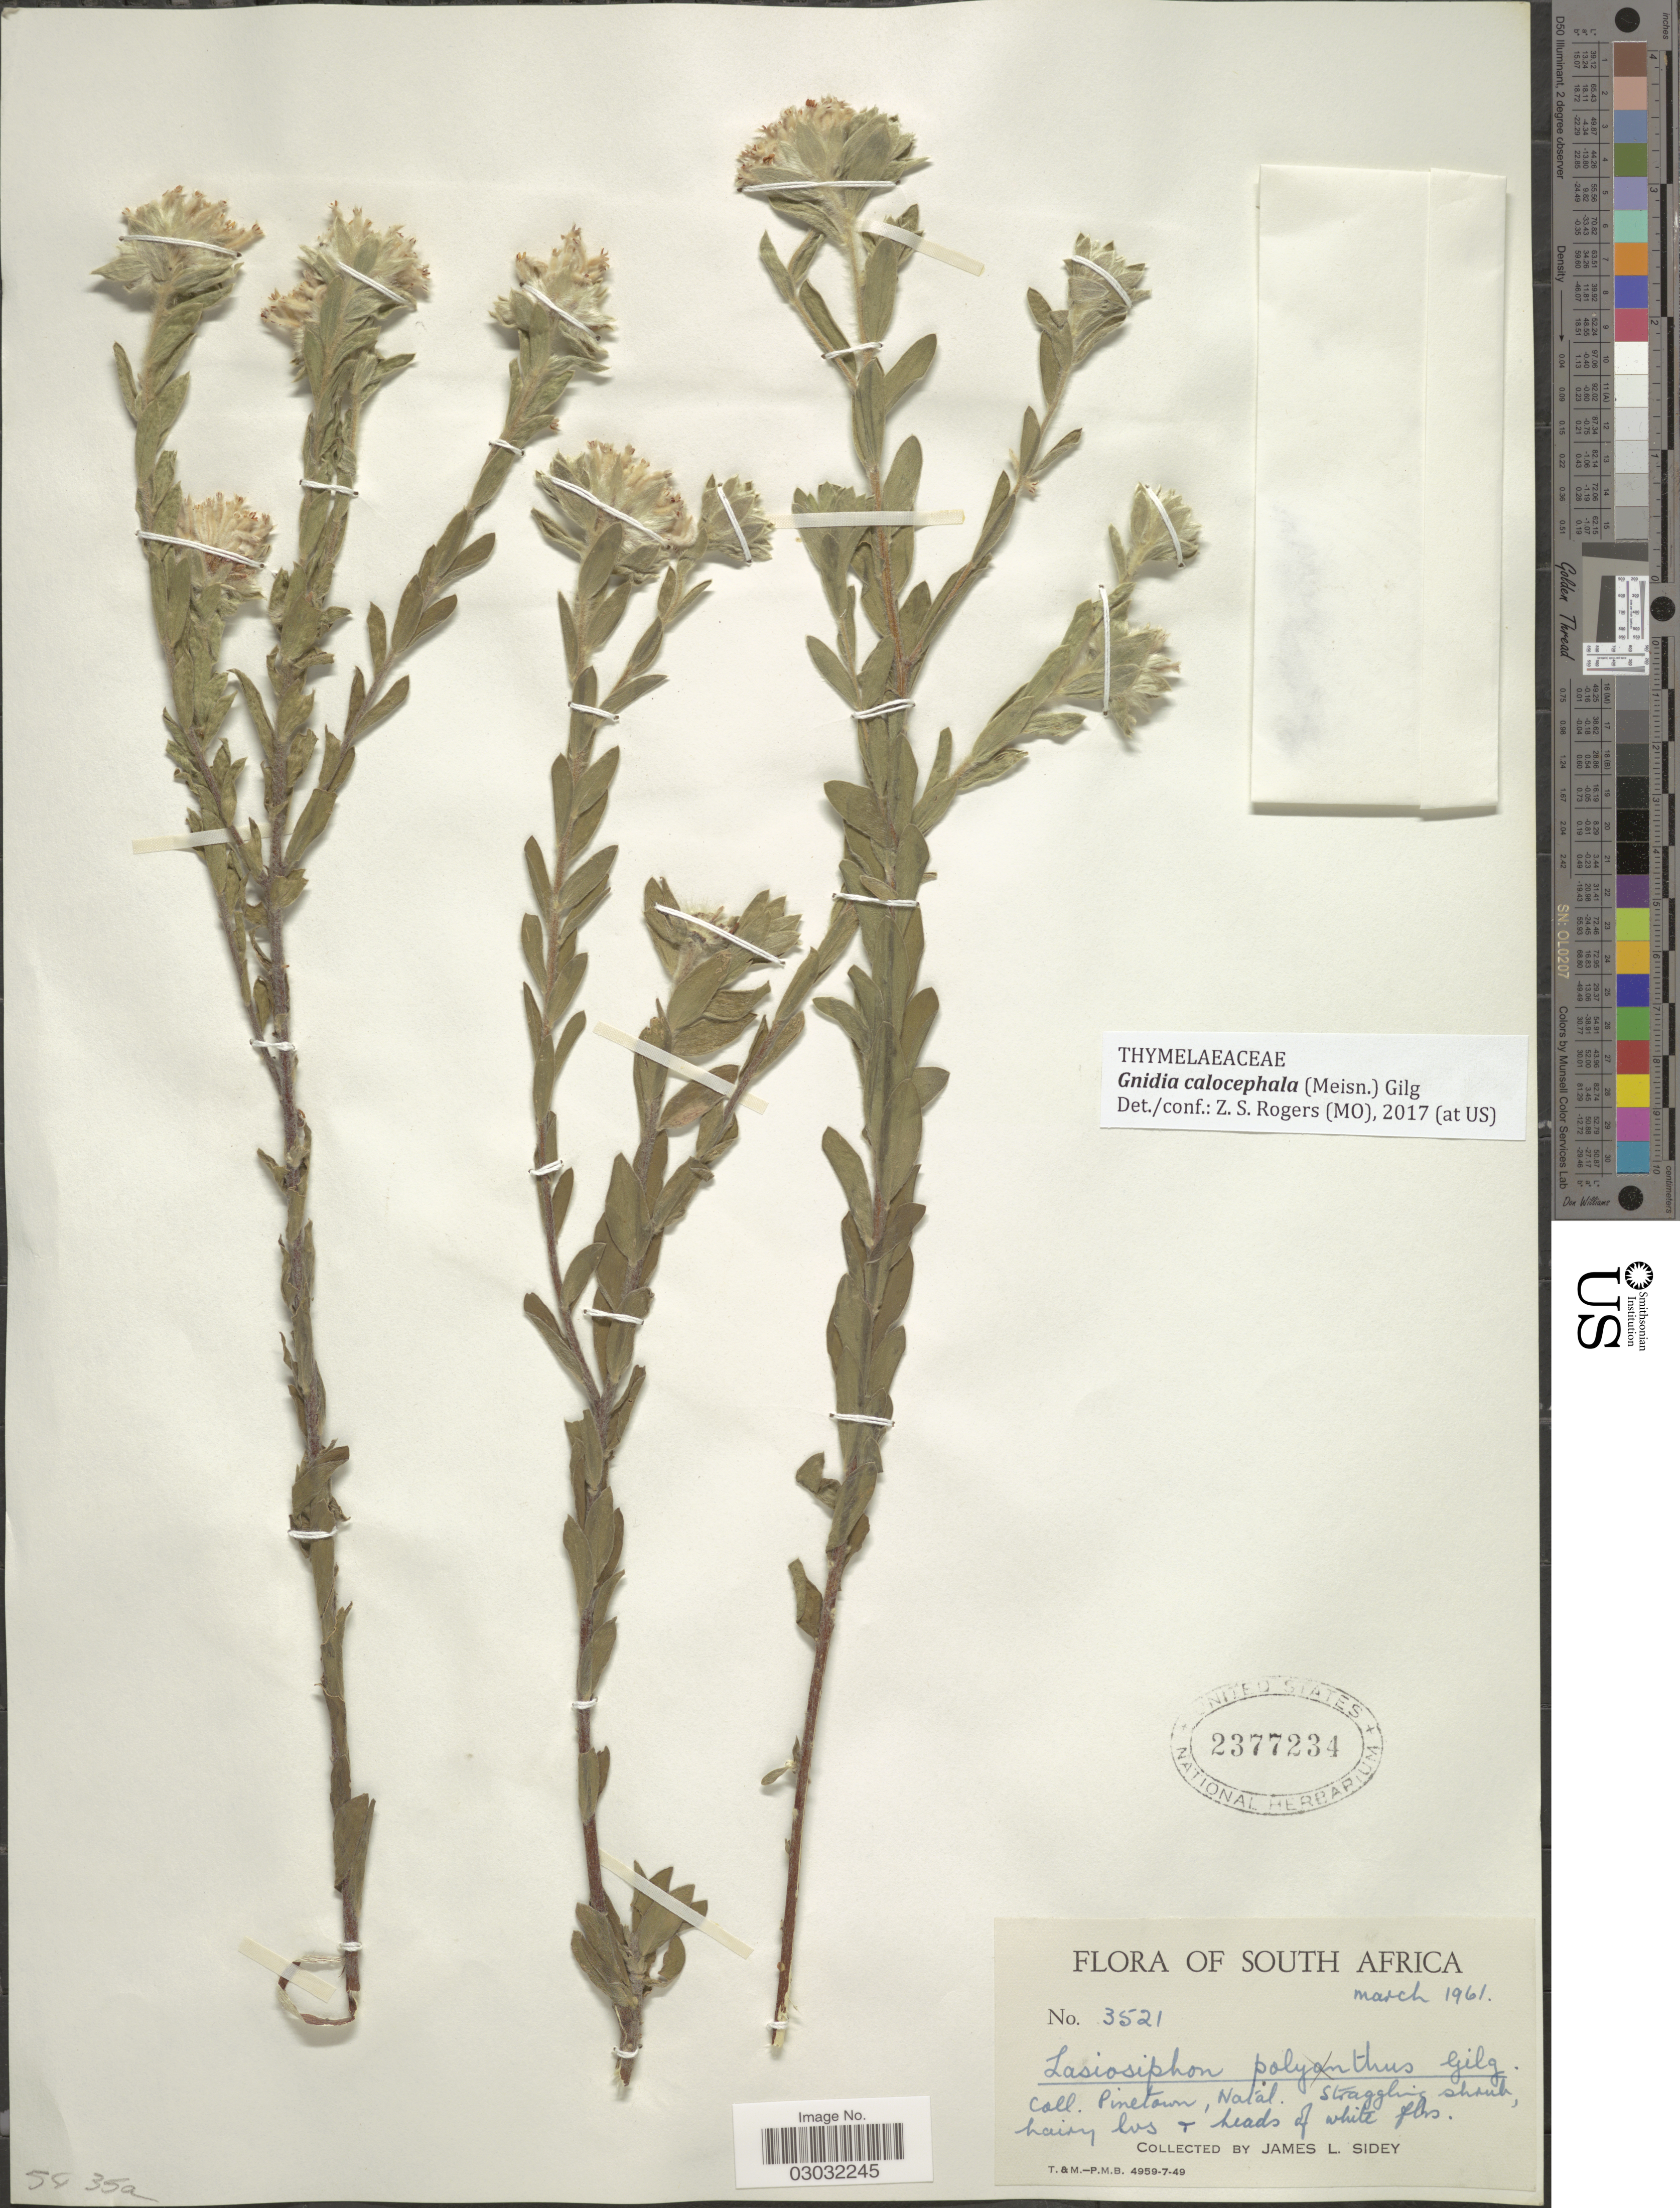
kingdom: Plantae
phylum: Tracheophyta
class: Magnoliopsida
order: Malvales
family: Thymelaeaceae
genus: Lasiosiphon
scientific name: Lasiosiphon calocephalus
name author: (Meisn.) Domke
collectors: J. L. Sidey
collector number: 3521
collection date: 1961-03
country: South Africa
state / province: KwaZulu-Natal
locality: Pinetown, Natal.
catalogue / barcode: US 2377234